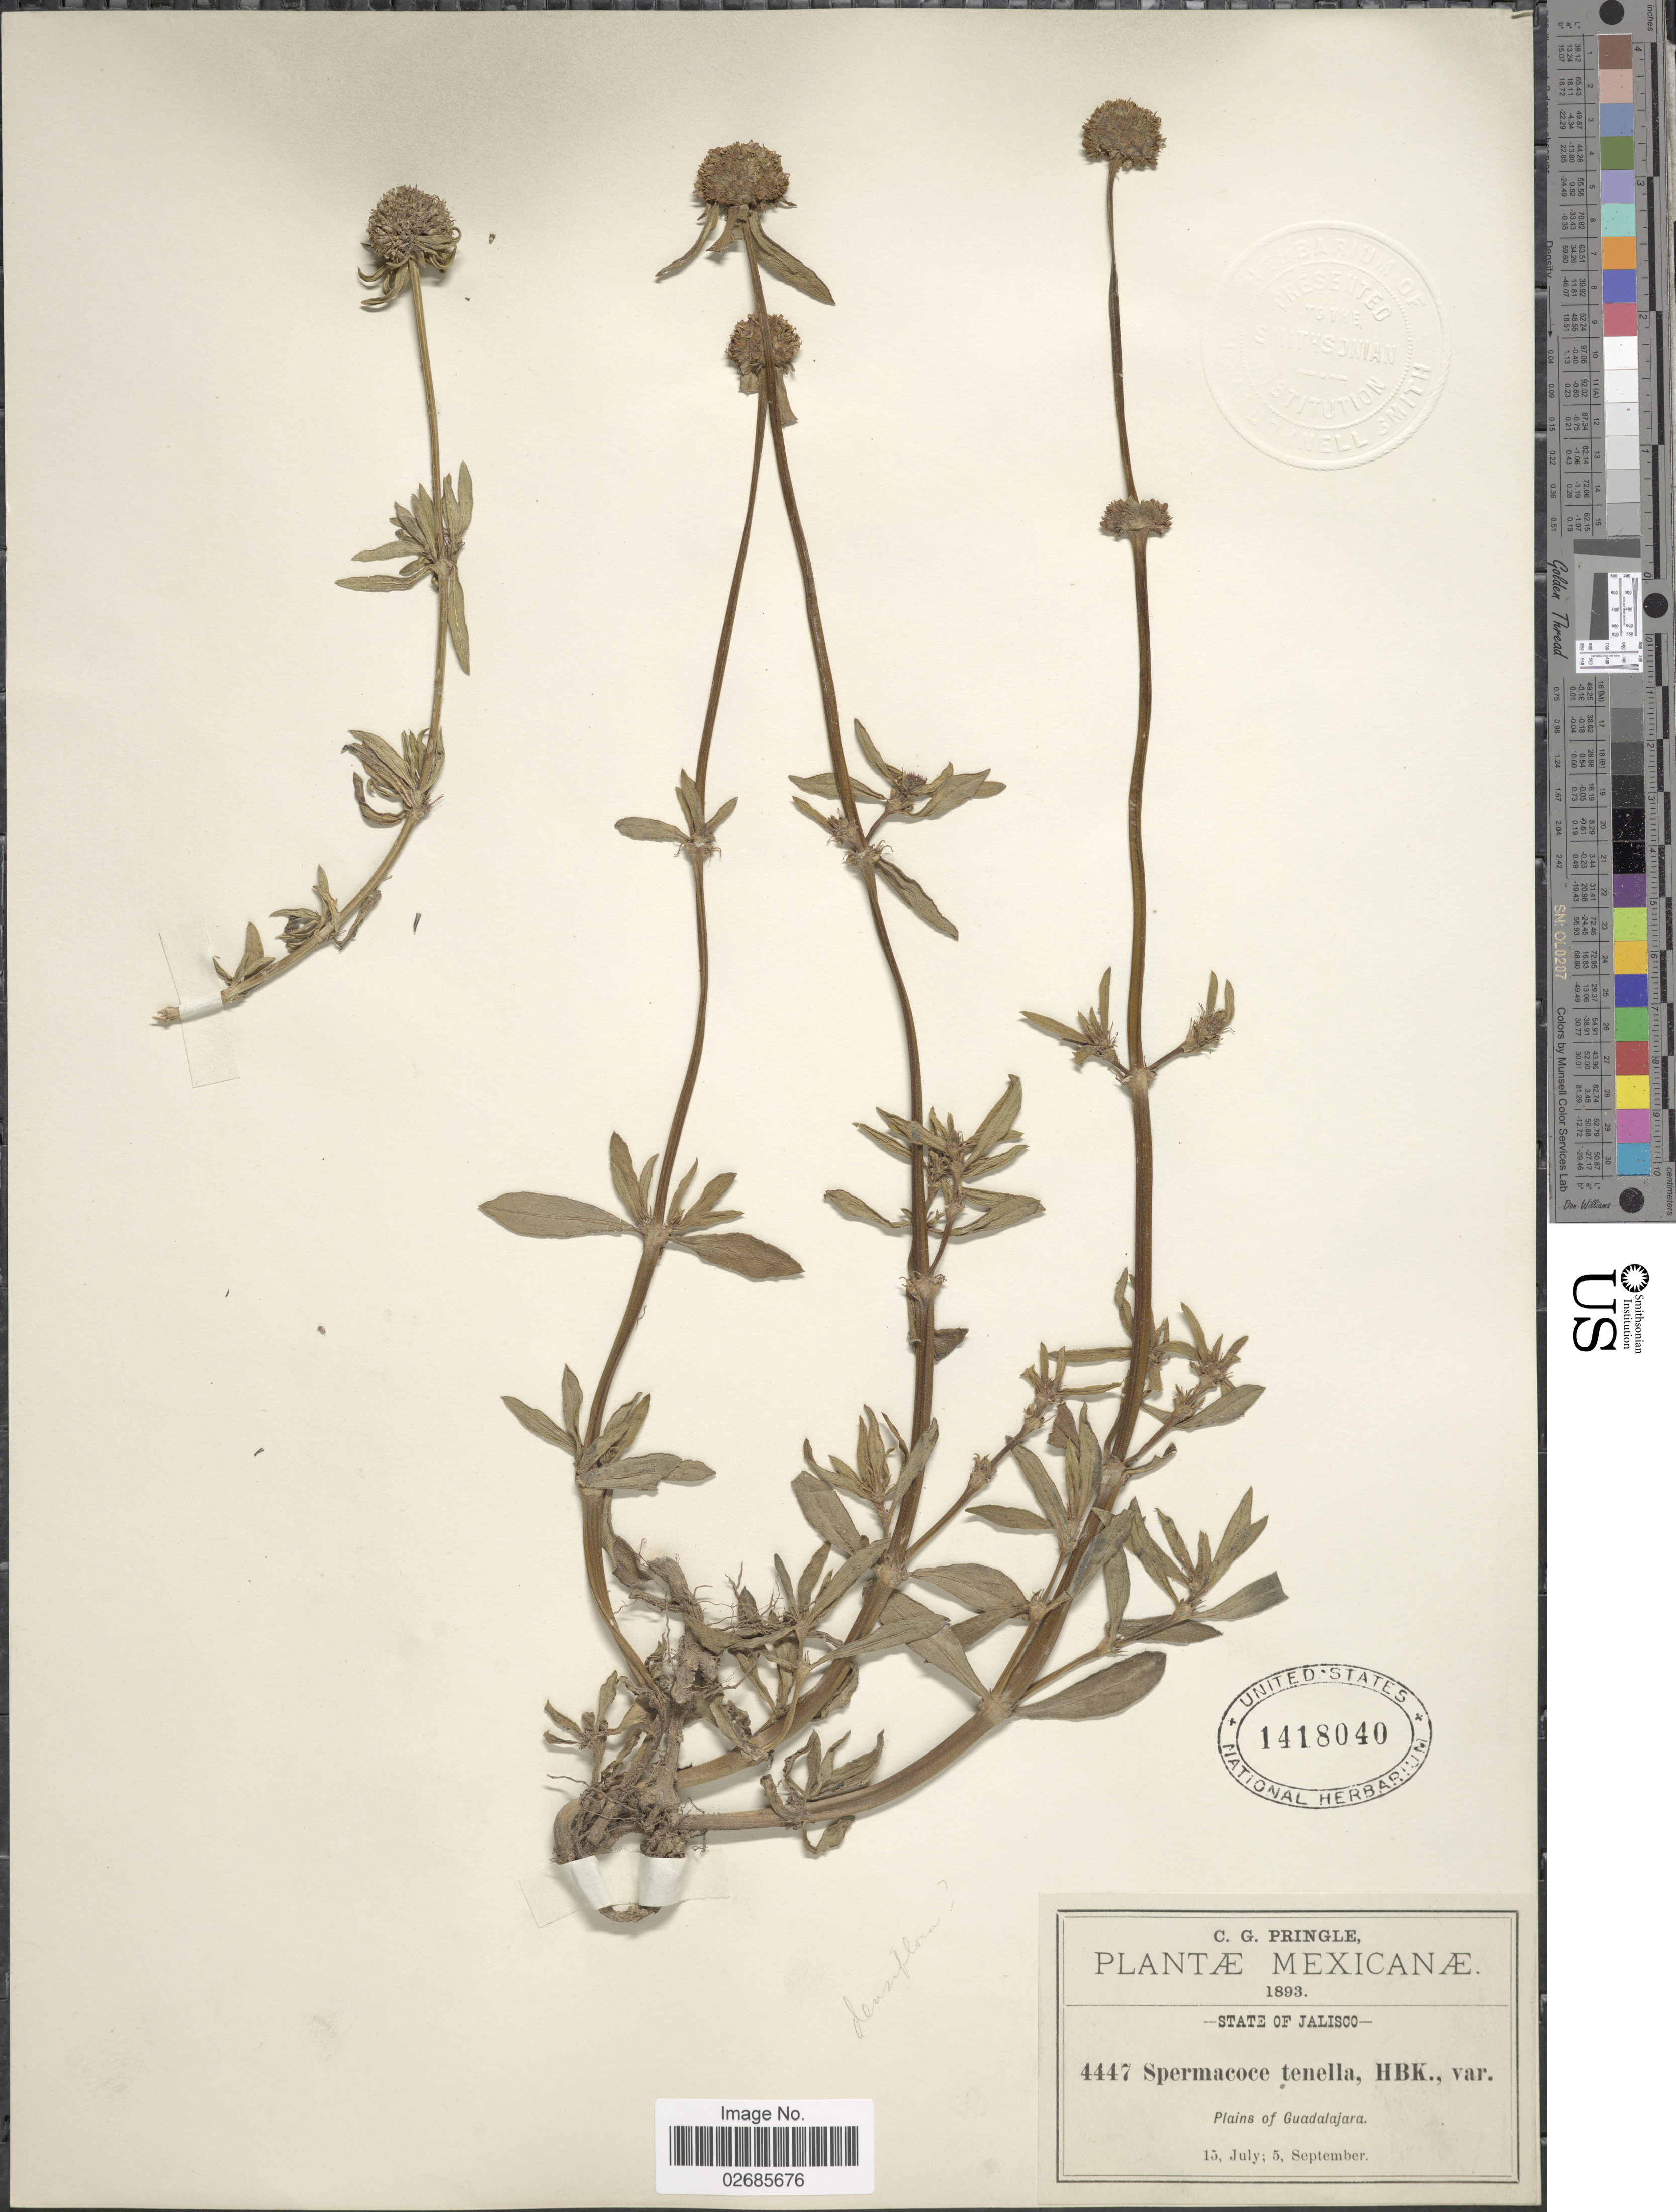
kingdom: Plantae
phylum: Tracheophyta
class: Magnoliopsida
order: Gentianales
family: Rubiaceae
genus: Borreria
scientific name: Borreria suaveolens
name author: G. Mey.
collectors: C. G. Pringle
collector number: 4447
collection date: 1893-07-15/1893-09-05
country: Mexico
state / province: Jalisco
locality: Plains of Guadalajara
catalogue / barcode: US 1418040